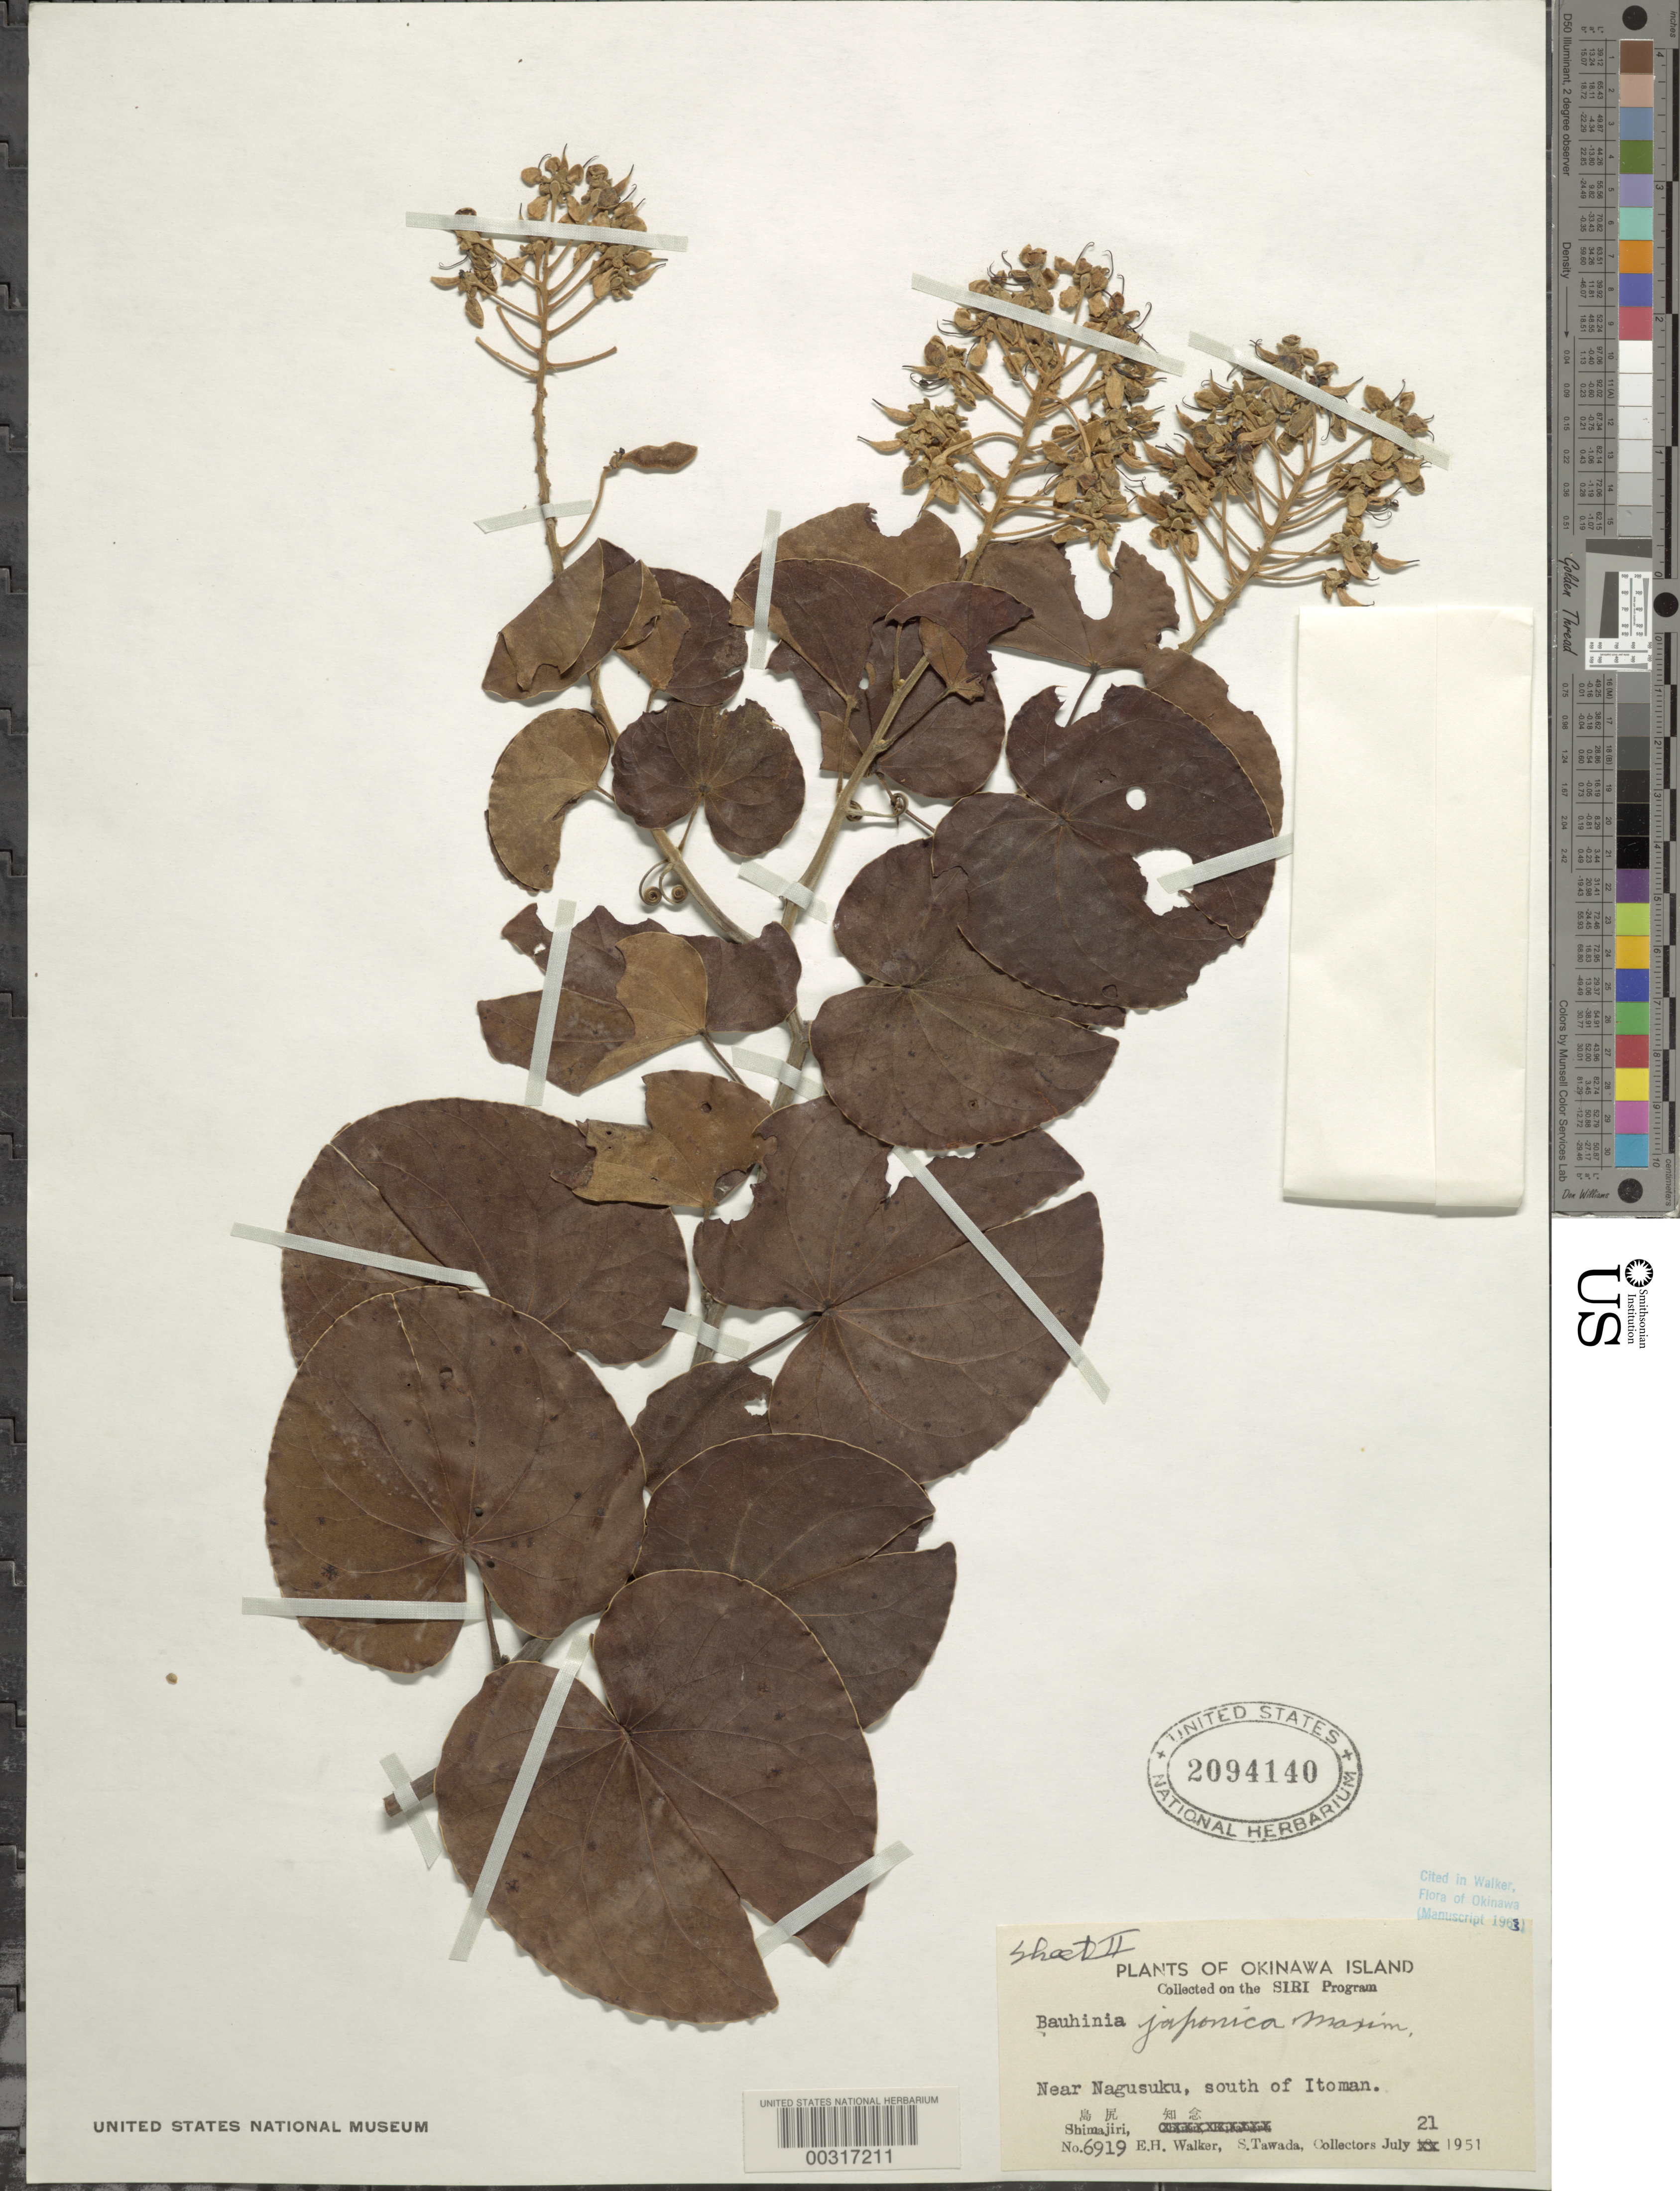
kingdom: Plantae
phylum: Tracheophyta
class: Magnoliopsida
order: Fabales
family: Fabaceae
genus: Phanera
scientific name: Phanera japonica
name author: (Maxim.) H. Ohashi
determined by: U.S. National Herbarium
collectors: E. H. Walker & S. Tawada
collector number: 6919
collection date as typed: Jul 1951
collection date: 1951-07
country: Japan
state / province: Okinawa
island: Okinawa ?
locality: Okinawa is.; near nagusuku, s of itoman [OKINAWA IS.]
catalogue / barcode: US 2094140